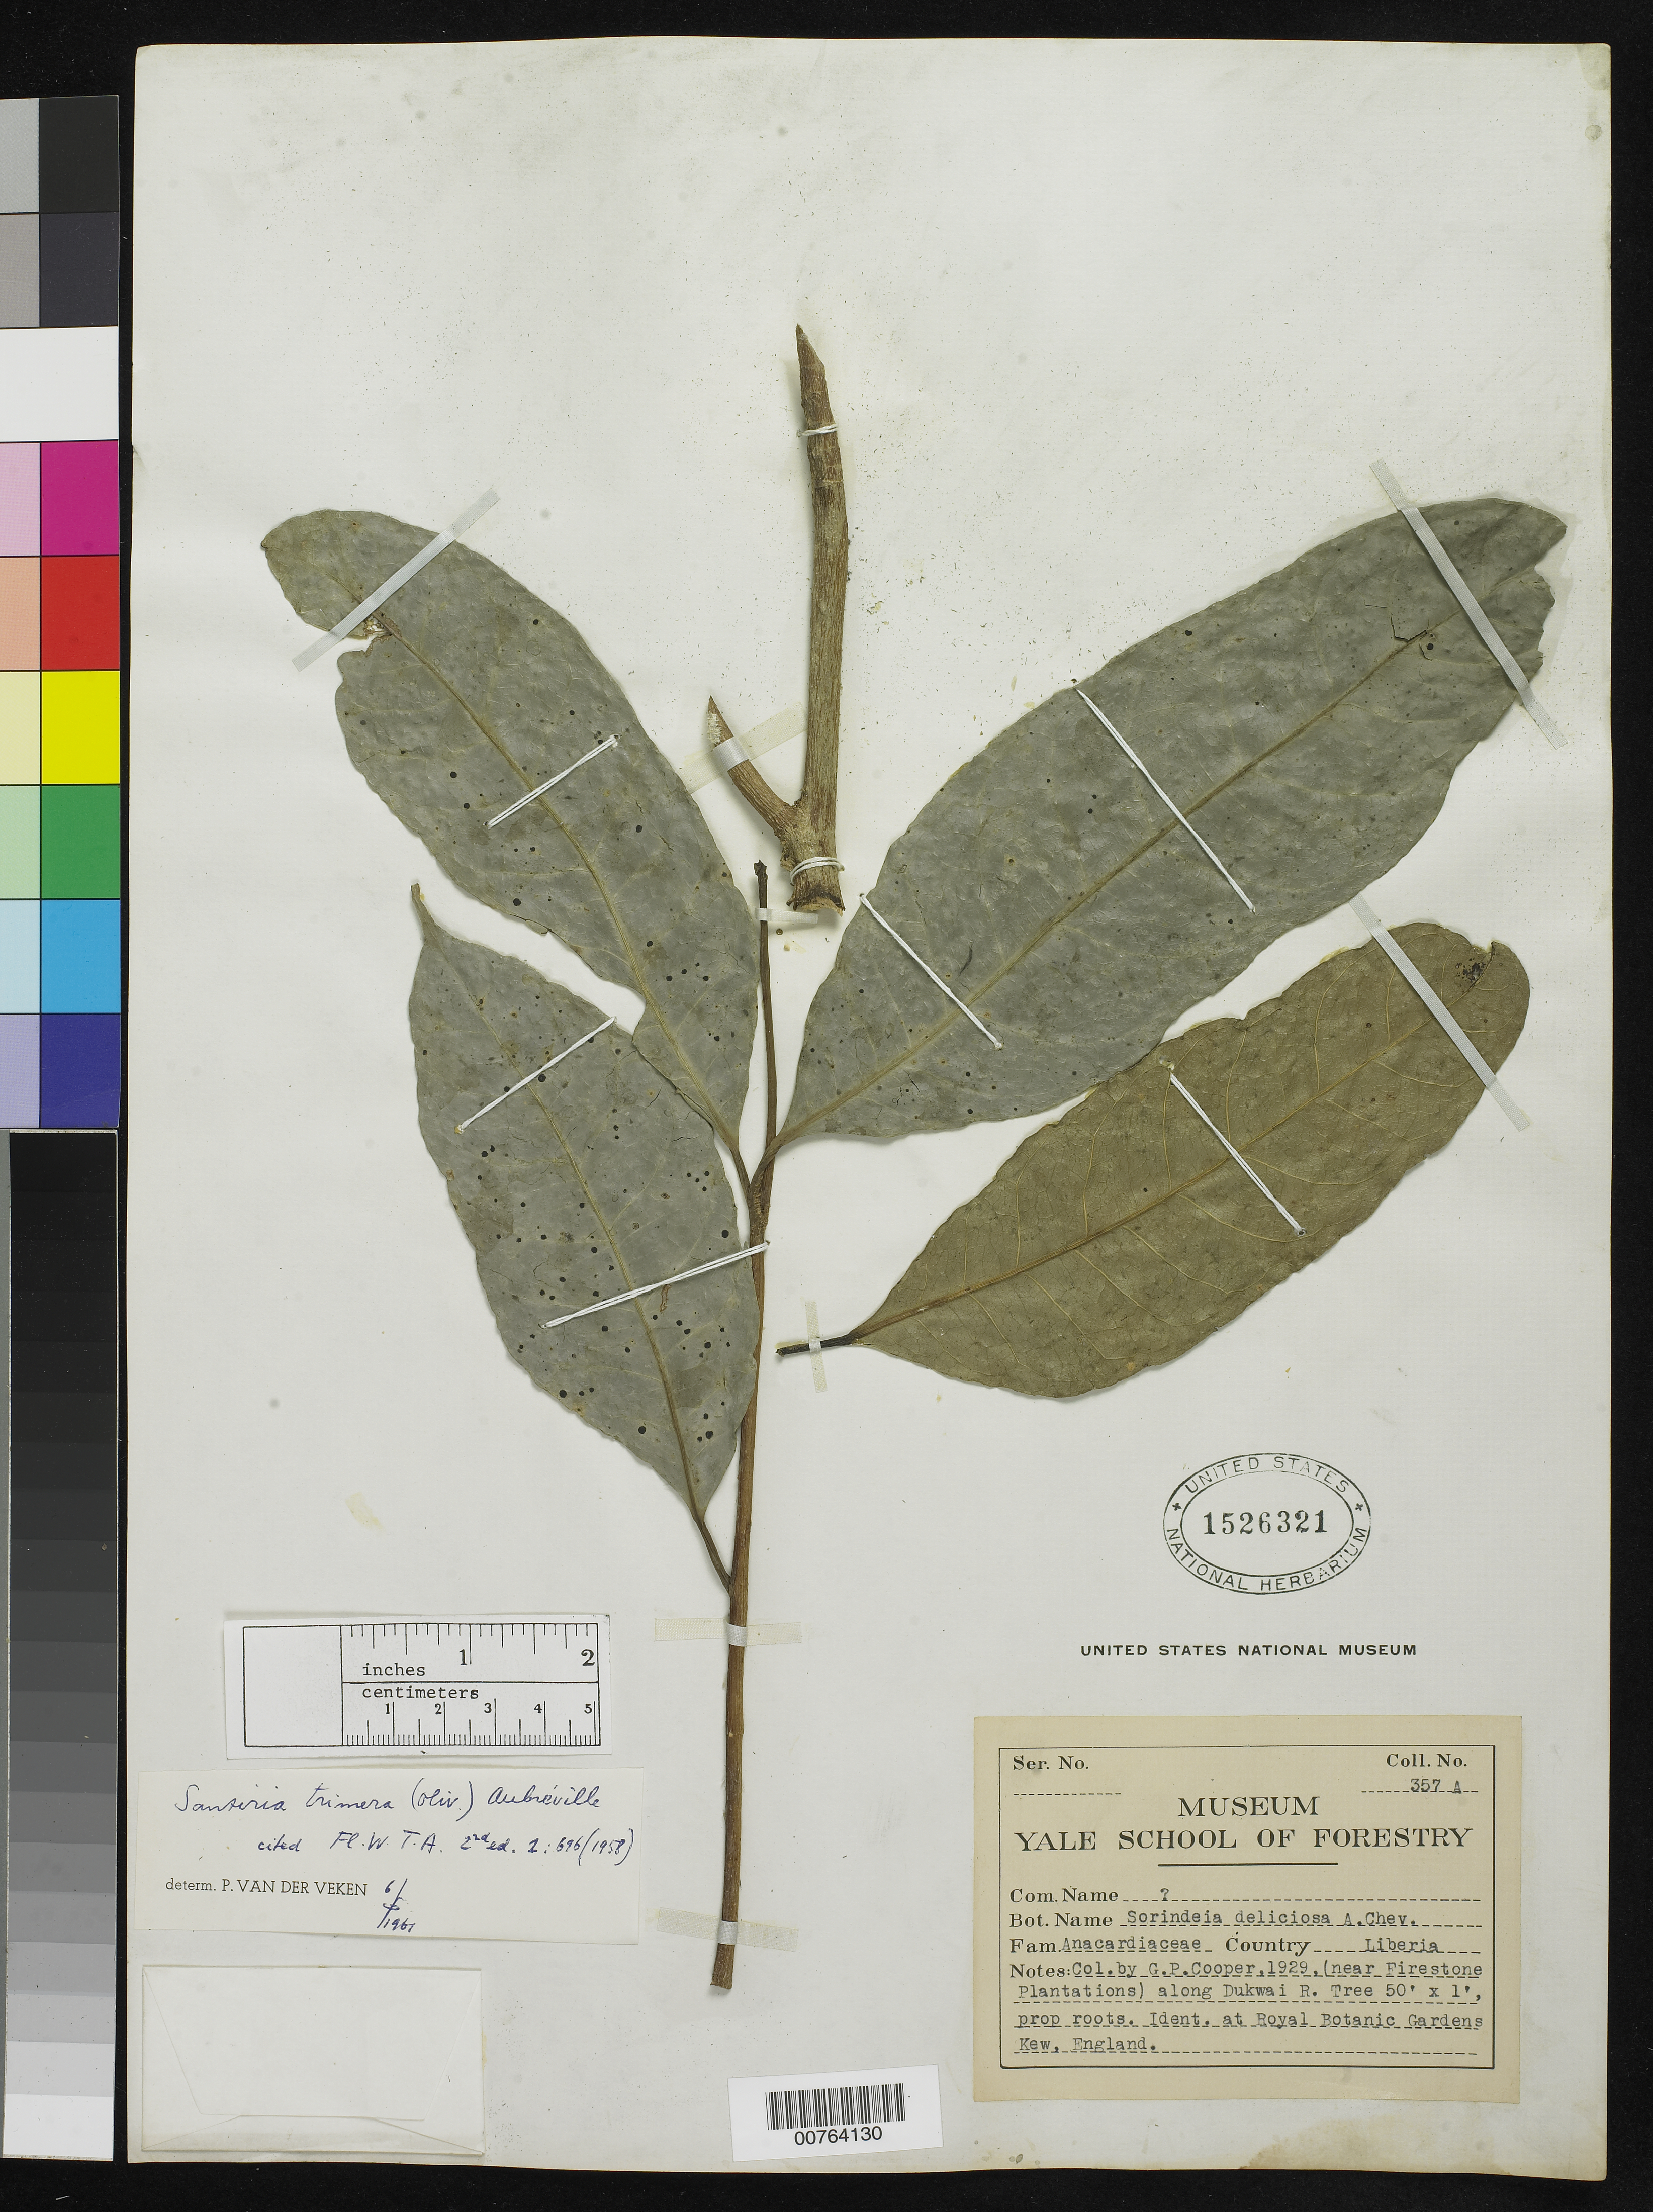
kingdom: Plantae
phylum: Tracheophyta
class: Magnoliopsida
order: Sapindales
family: Burseraceae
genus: Santiria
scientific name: Santiria trimera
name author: (Oliv.) Aubrév.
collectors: G. Cooper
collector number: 357A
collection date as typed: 1929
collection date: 1929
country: Liberia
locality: (near Firestone Plantations) along Dukwai River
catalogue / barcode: US 1526321